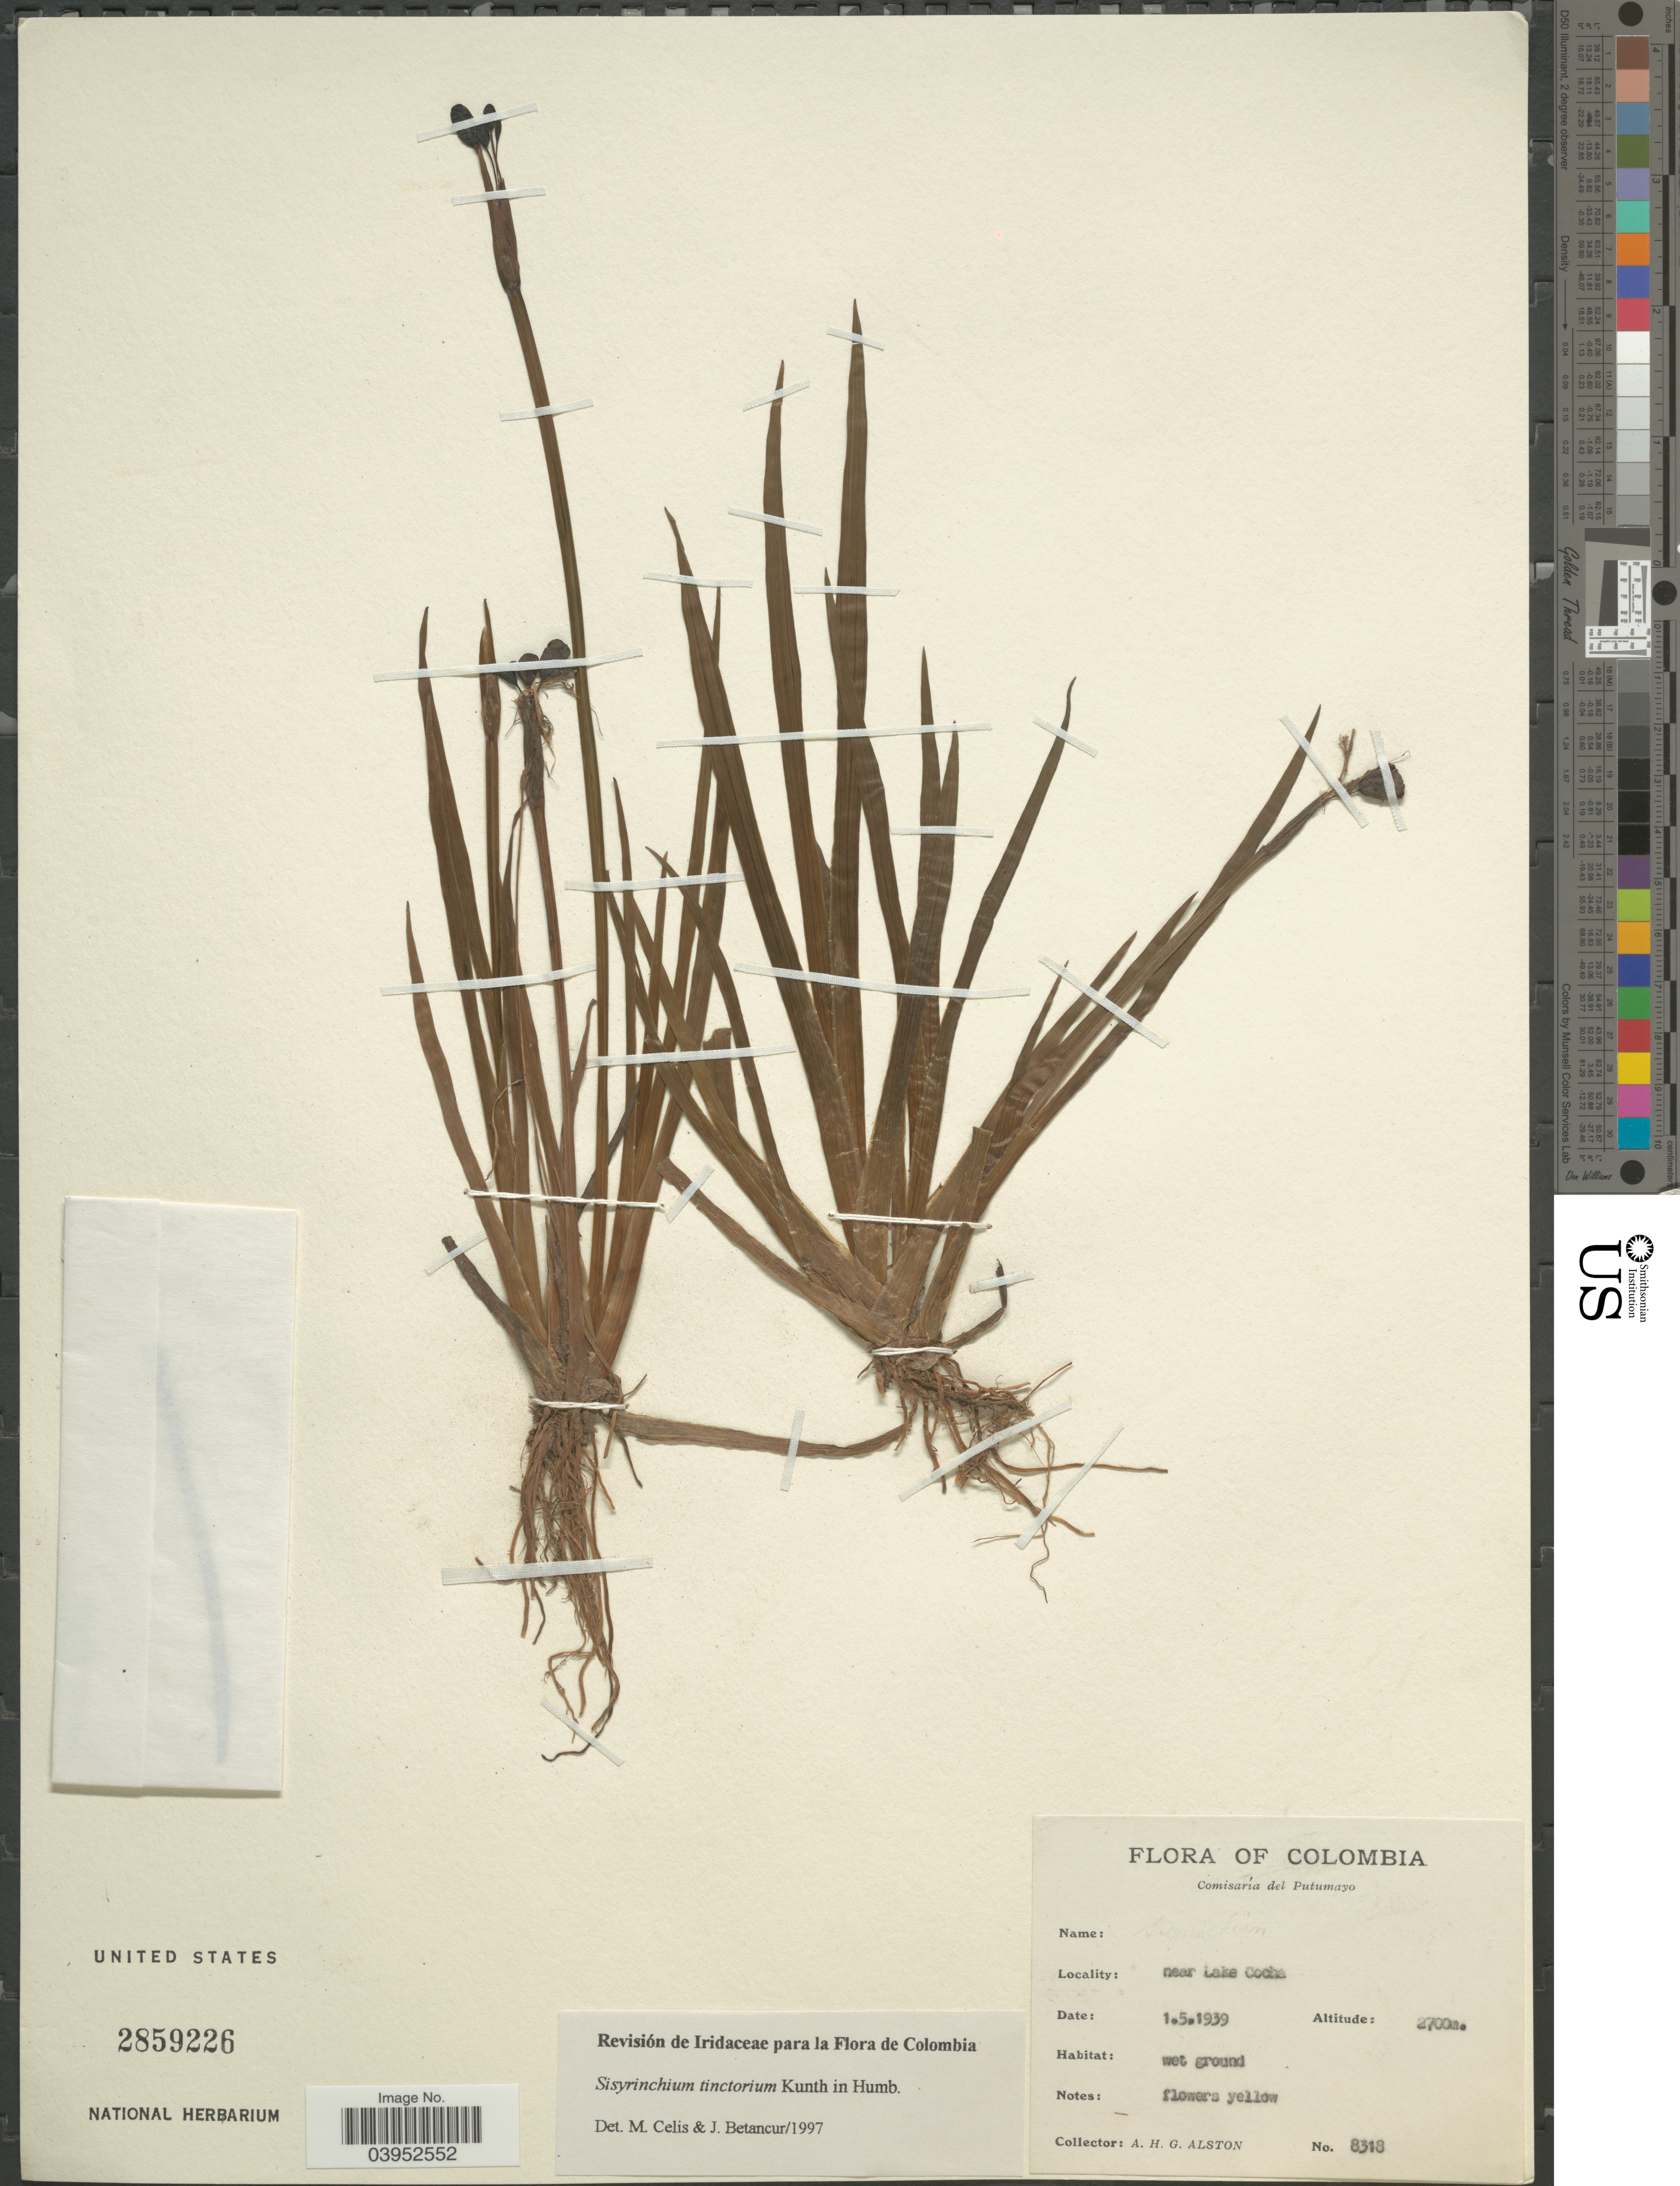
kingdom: Plantae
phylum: Tracheophyta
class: Liliopsida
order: Asparagales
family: Iridaceae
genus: Sisyrinchium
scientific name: Sisyrinchium tinctorium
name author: Kunth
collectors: A. H. Alston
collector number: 8318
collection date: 1939-05-01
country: Colombia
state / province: Putumayo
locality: Comisaría del Putumayo. Near Lake Cocha.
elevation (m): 2700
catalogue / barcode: US 2859226